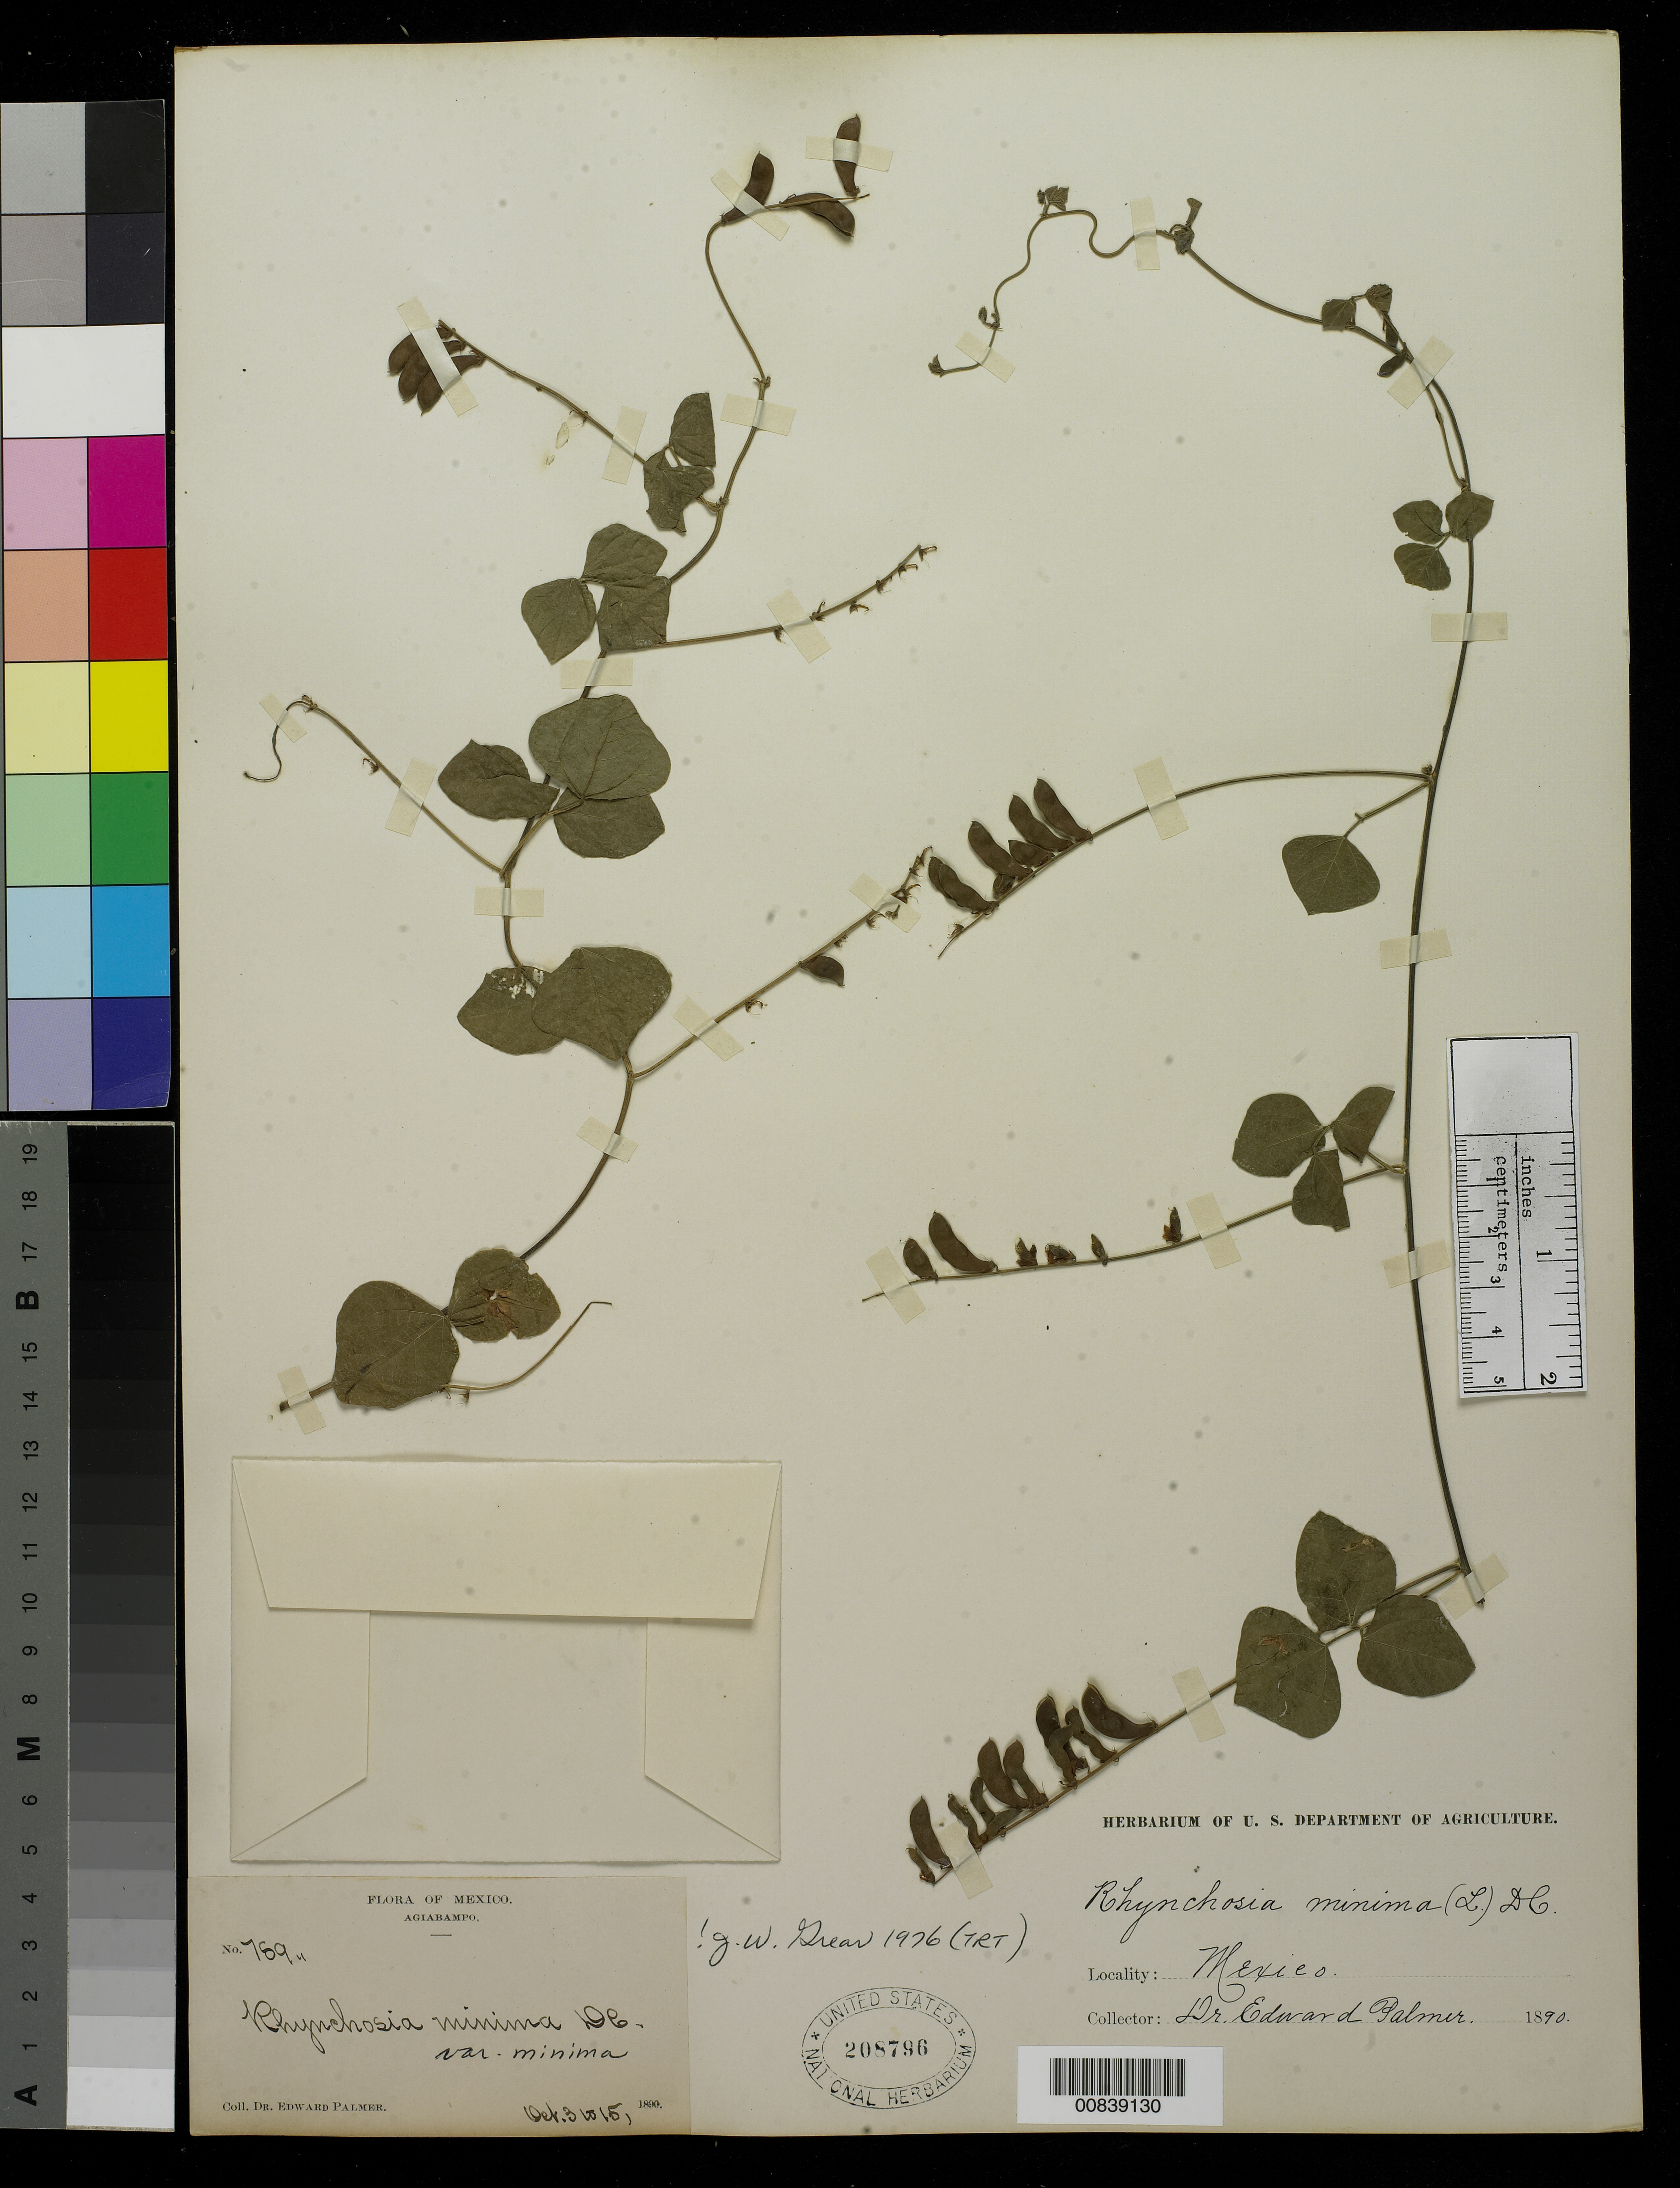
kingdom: Plantae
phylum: Tracheophyta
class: Magnoliopsida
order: Fabales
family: Fabaceae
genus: Rhynchosia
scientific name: Rhynchosia minima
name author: (L.) DC.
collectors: E. Palmer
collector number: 789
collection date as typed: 03 Oct 1890 to 15 Oct 1890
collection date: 1890-10-03/1890-10-15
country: Mexico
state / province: Sonora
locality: Agiabampo, Sonora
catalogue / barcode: US 208796